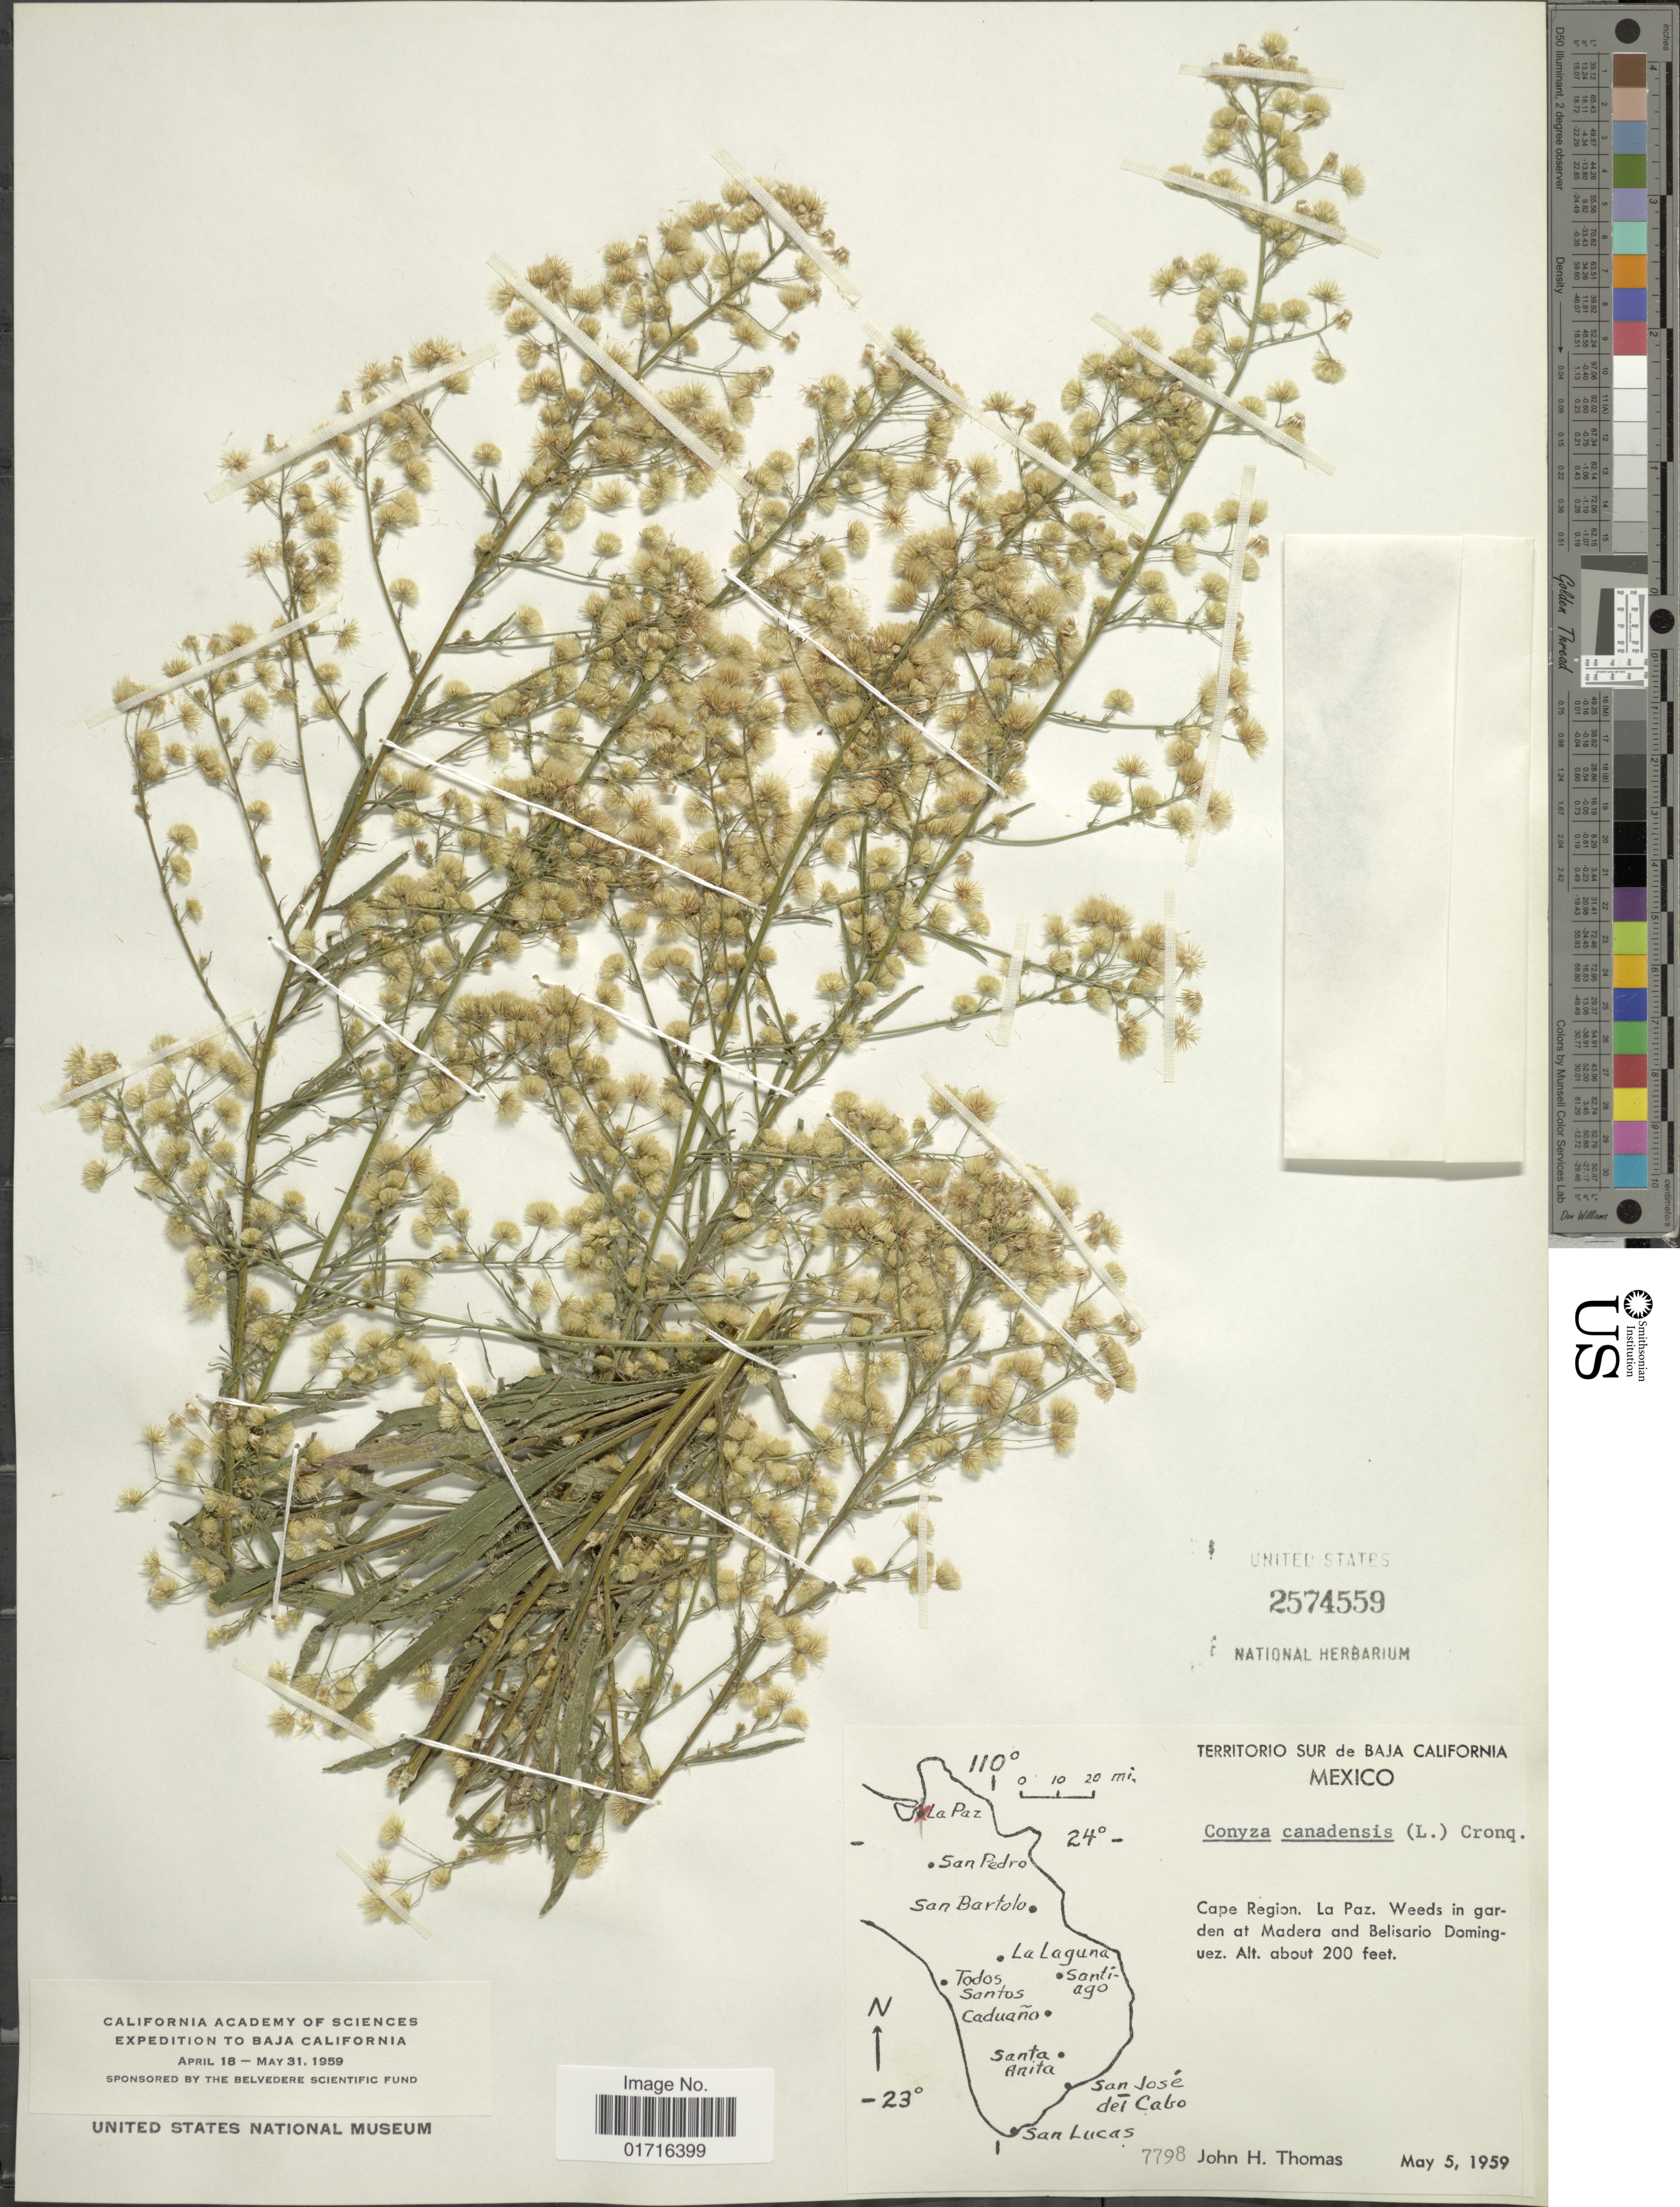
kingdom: Plantae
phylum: Tracheophyta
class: Magnoliopsida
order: Asterales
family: Asteraceae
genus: Conyza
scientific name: Conyza canadensis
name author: (L.) Cronq.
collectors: J. H. Thomas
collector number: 7798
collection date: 1959-05-05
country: Mexico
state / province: Baja California Sur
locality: Territorio Sur de Baja California, Cape Region. La Paz. Weeds in garden at Madera and Belisario Dominguez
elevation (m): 61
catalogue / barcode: US 2574559